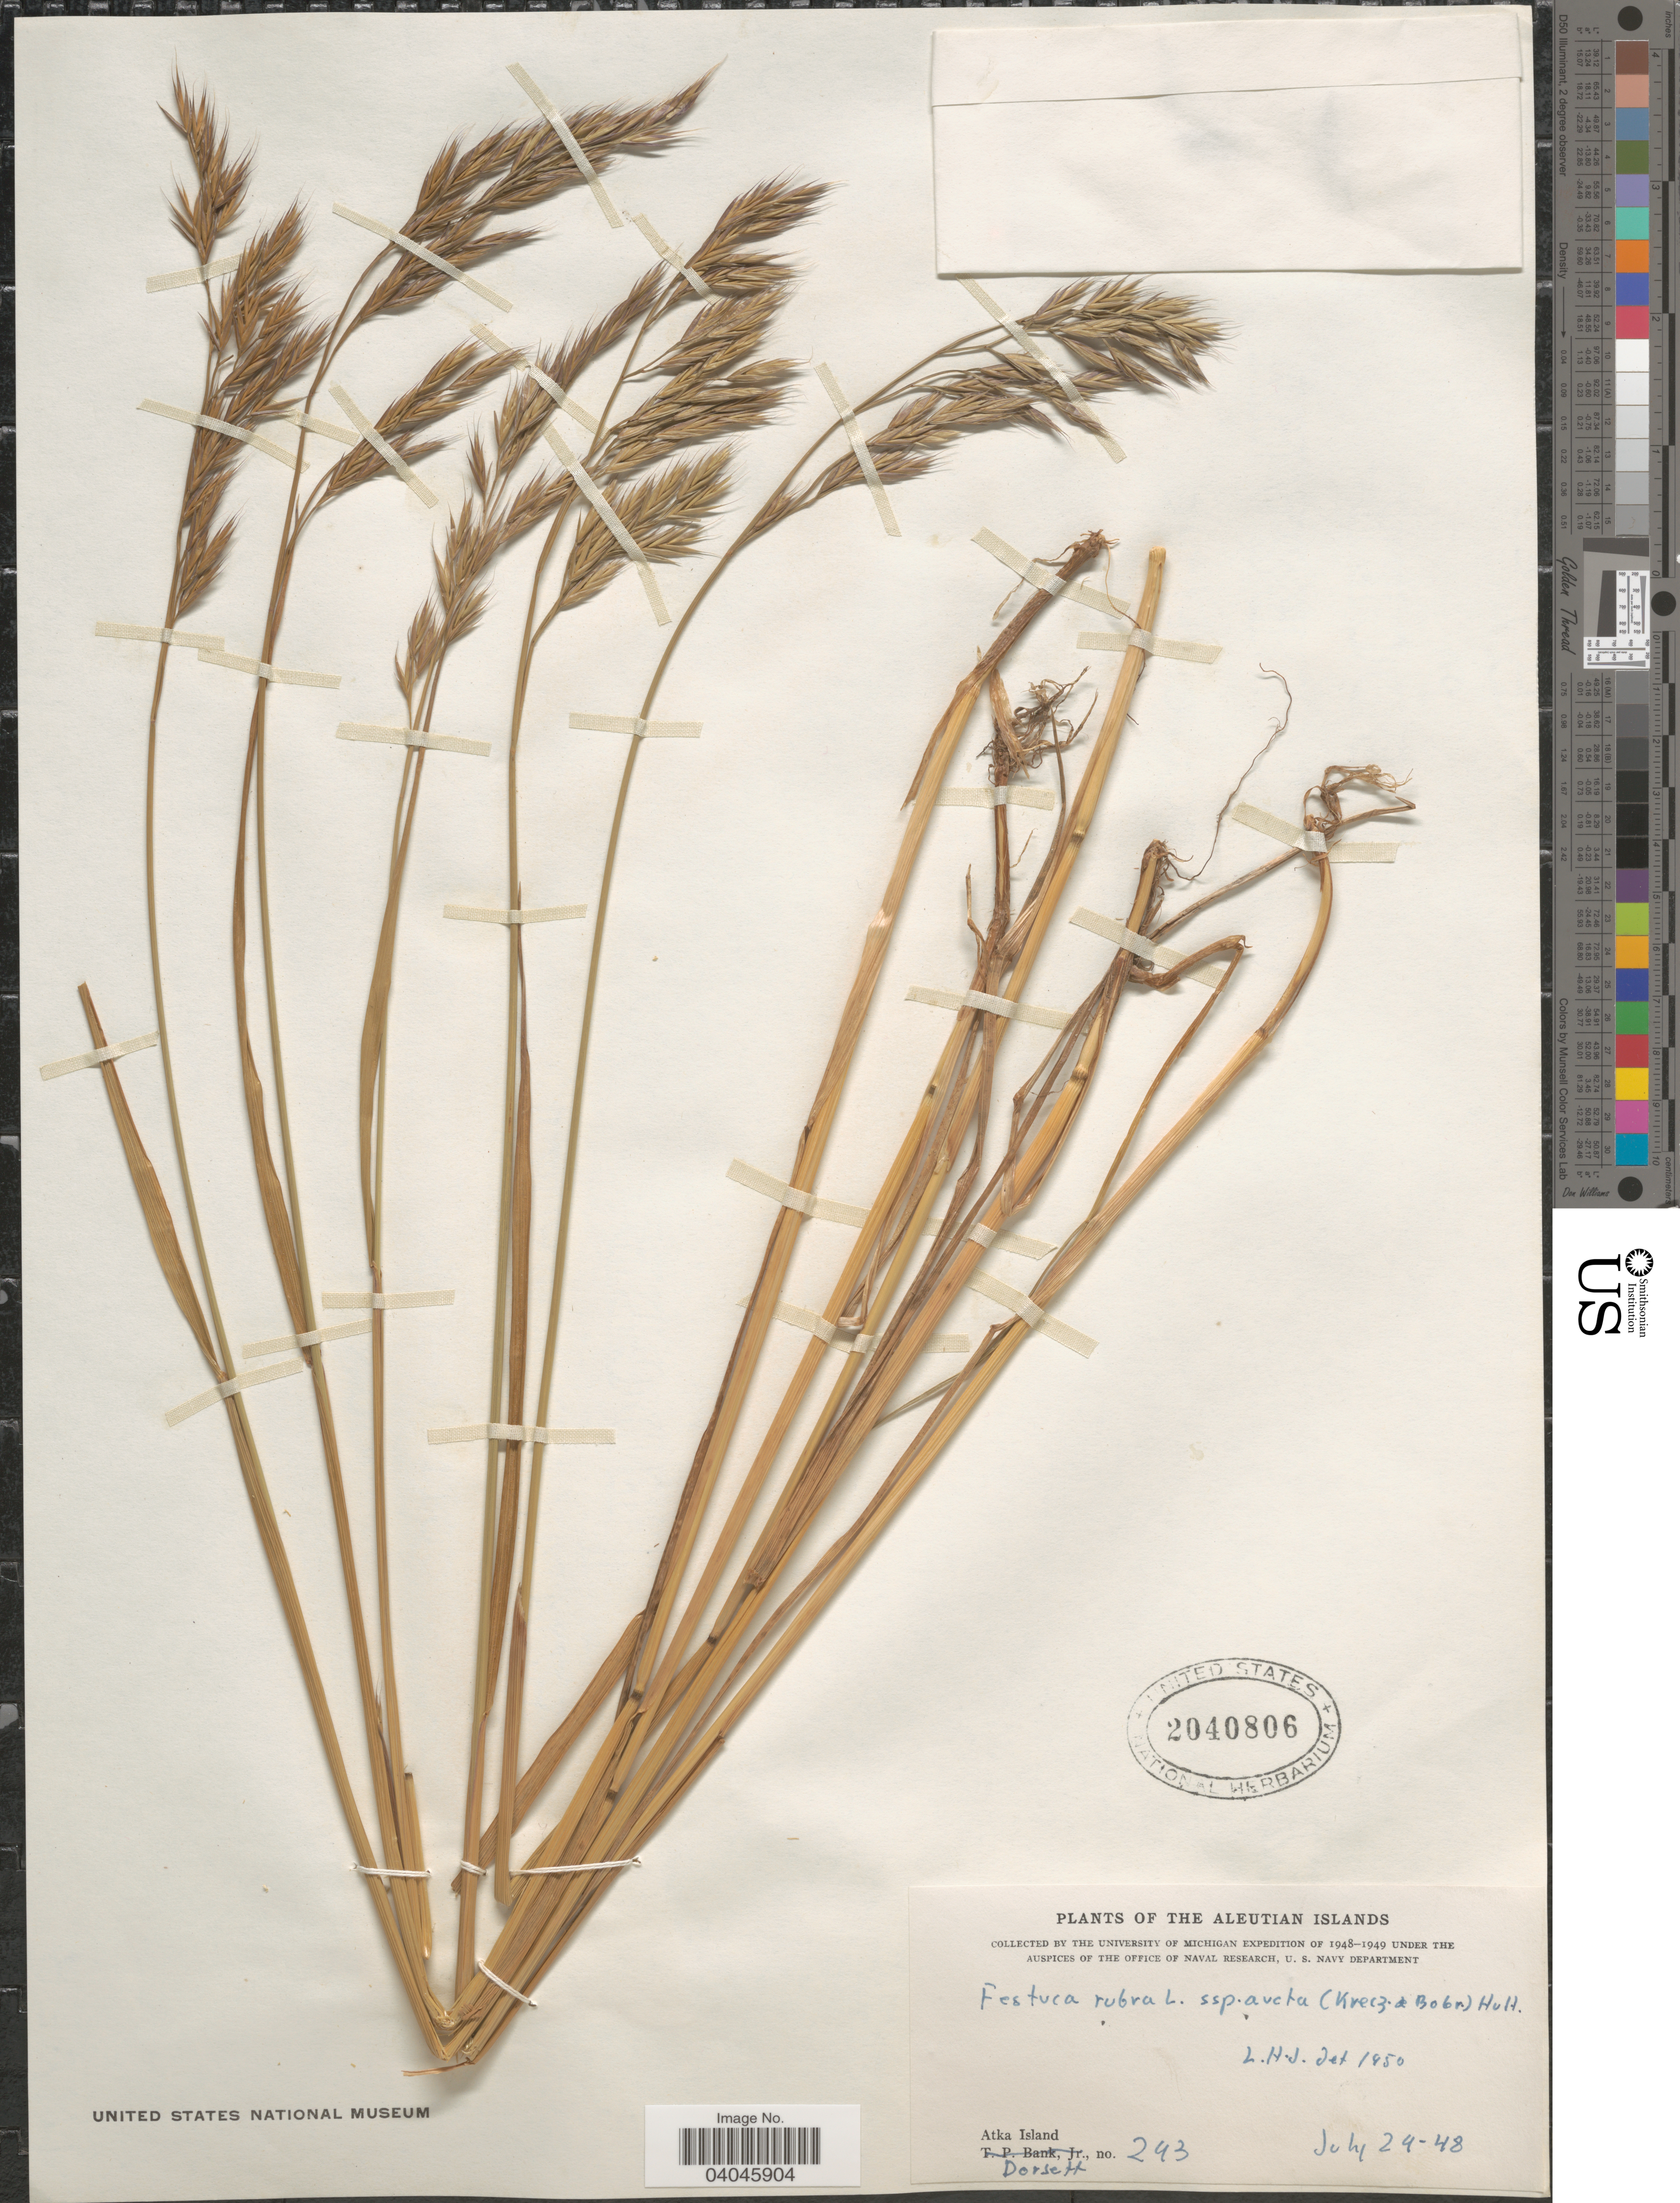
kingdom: Plantae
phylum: Tracheophyta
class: Liliopsida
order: Poales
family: Poaceae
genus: Festuca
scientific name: Festuca rubra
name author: L.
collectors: -- Dorsett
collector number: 243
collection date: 1948-07-29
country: United States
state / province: Alaska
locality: Aleutian Islands. Atka Island.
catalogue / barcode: US 2040806